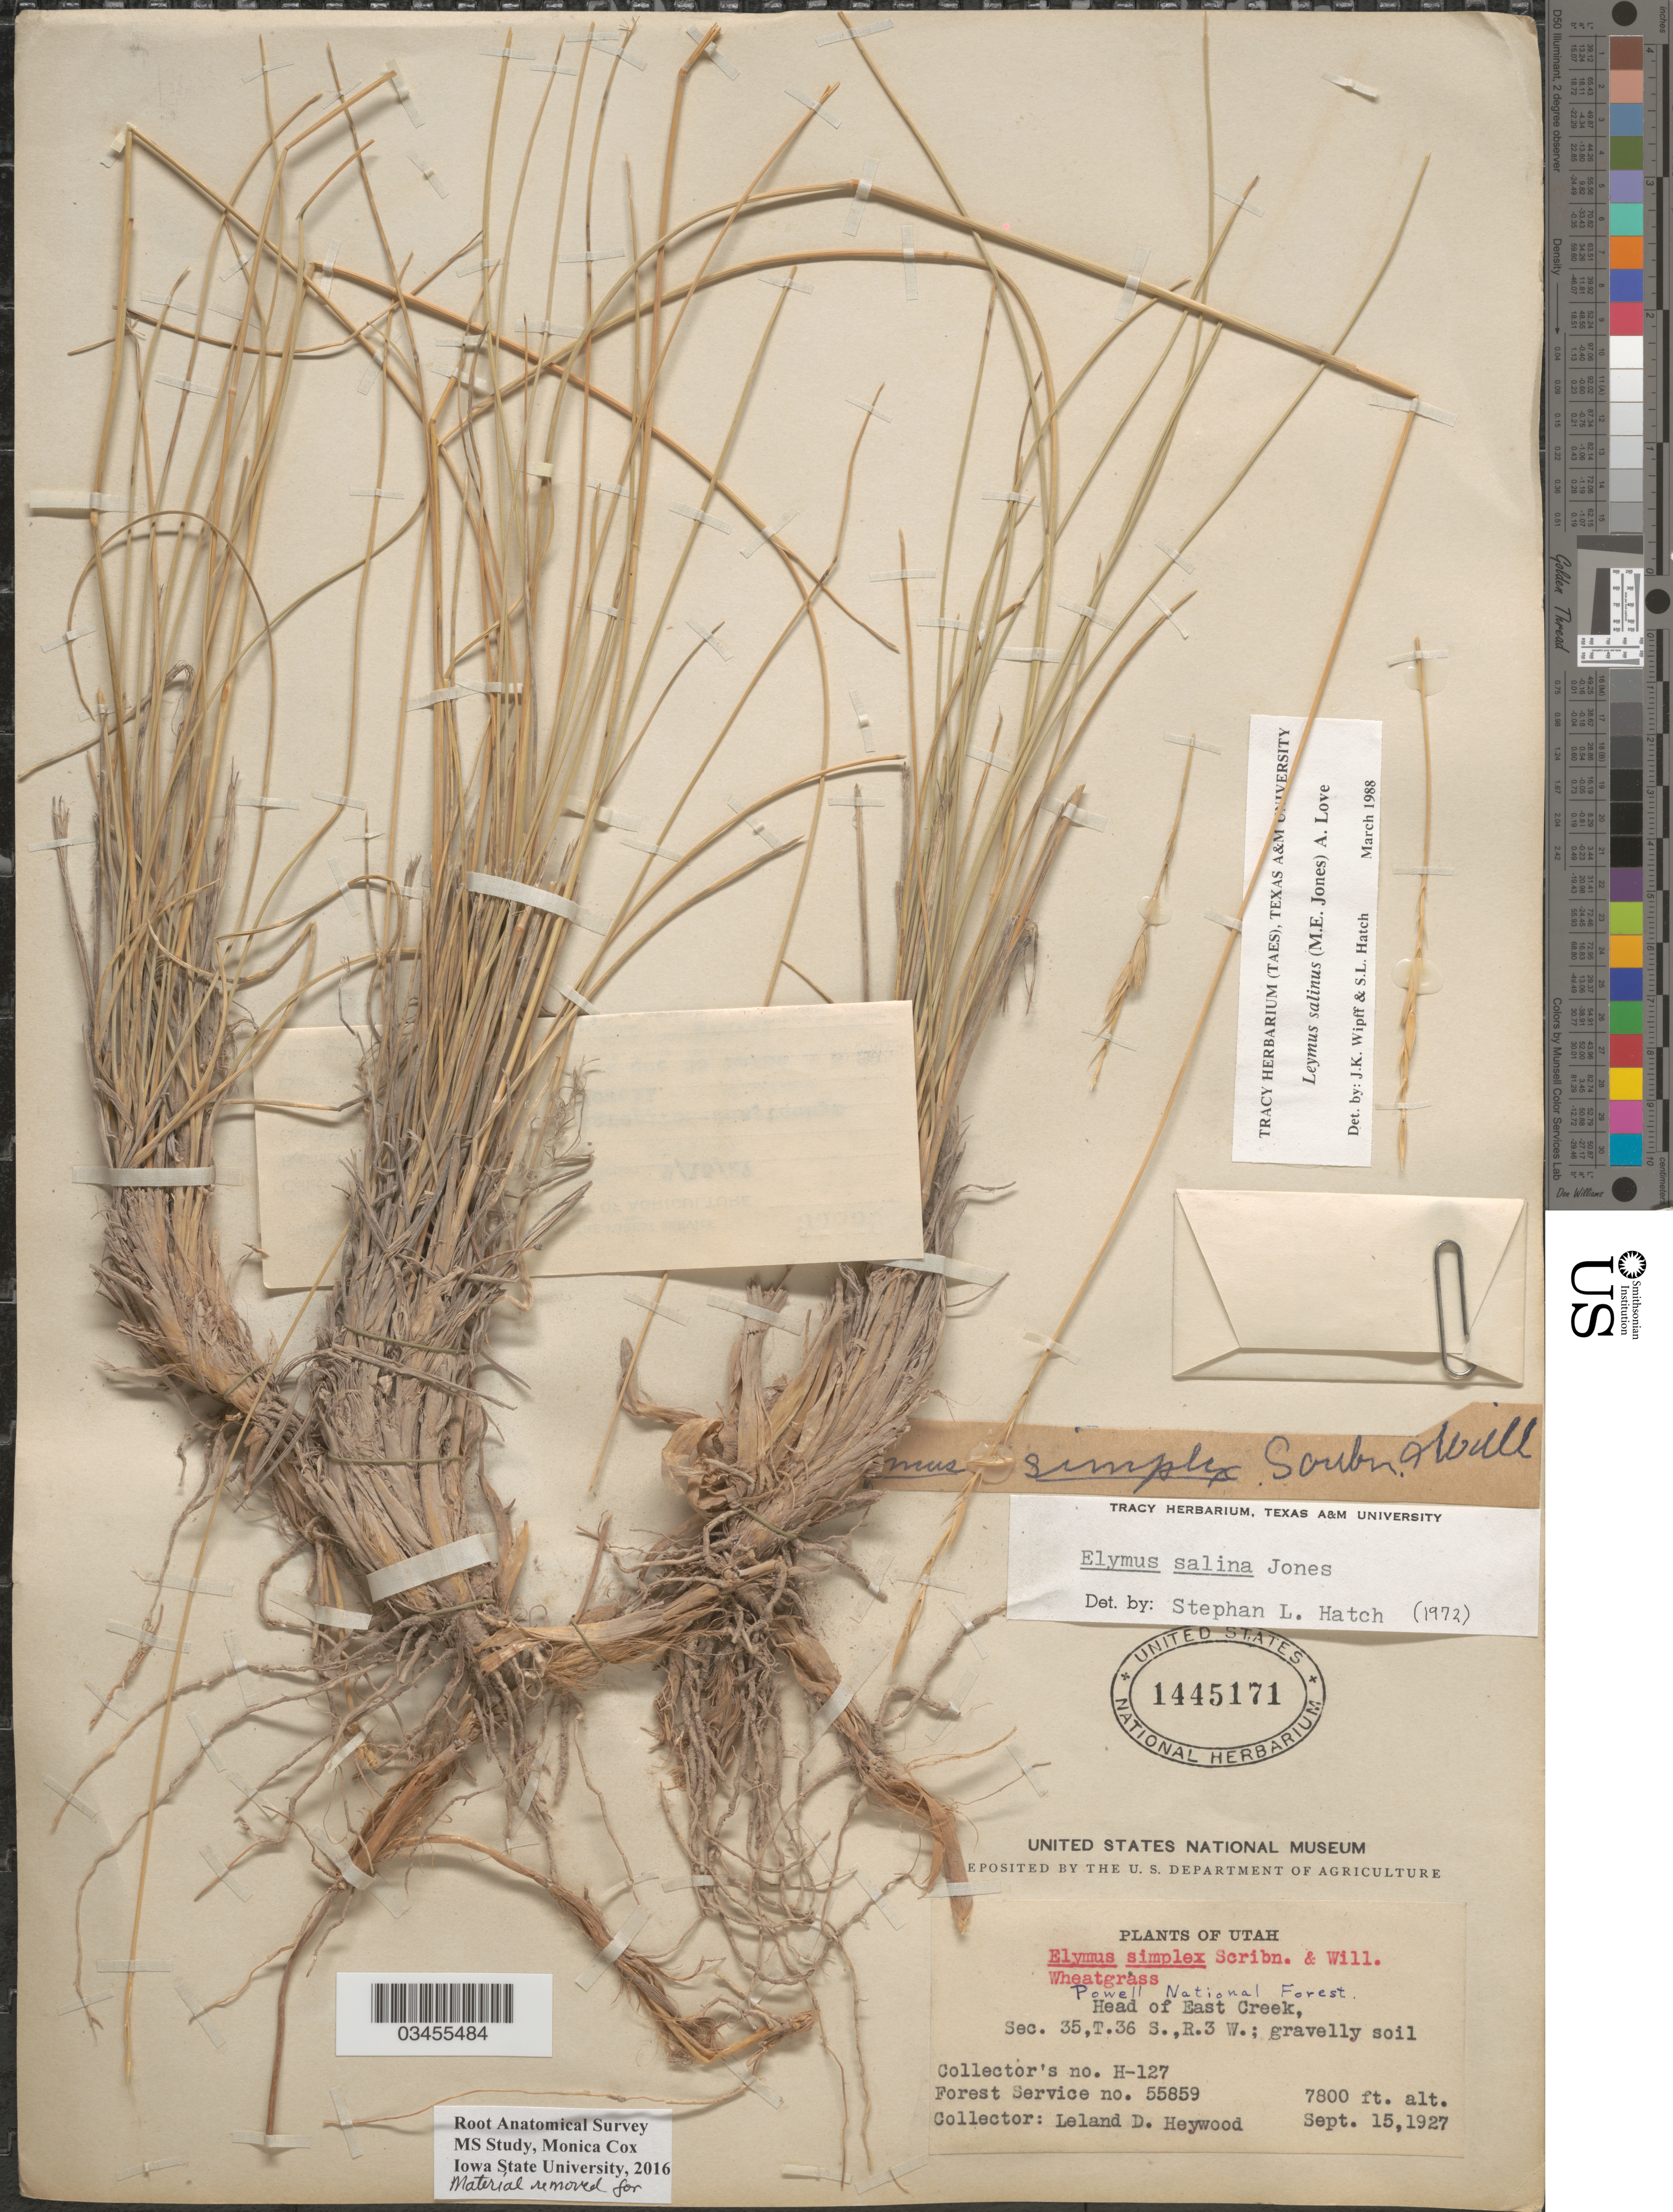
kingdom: Plantae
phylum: Tracheophyta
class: Liliopsida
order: Poales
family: Poaceae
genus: Leymus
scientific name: Leymus salina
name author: (M.E. Jones) Á. Löve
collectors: L. Heywood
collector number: H-127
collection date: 1927-09-15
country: United States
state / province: Utah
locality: Powell National Forest. Head of East Creek, Sec. 35,T.36 S.,R.3 W.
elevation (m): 2377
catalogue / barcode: US 1445171